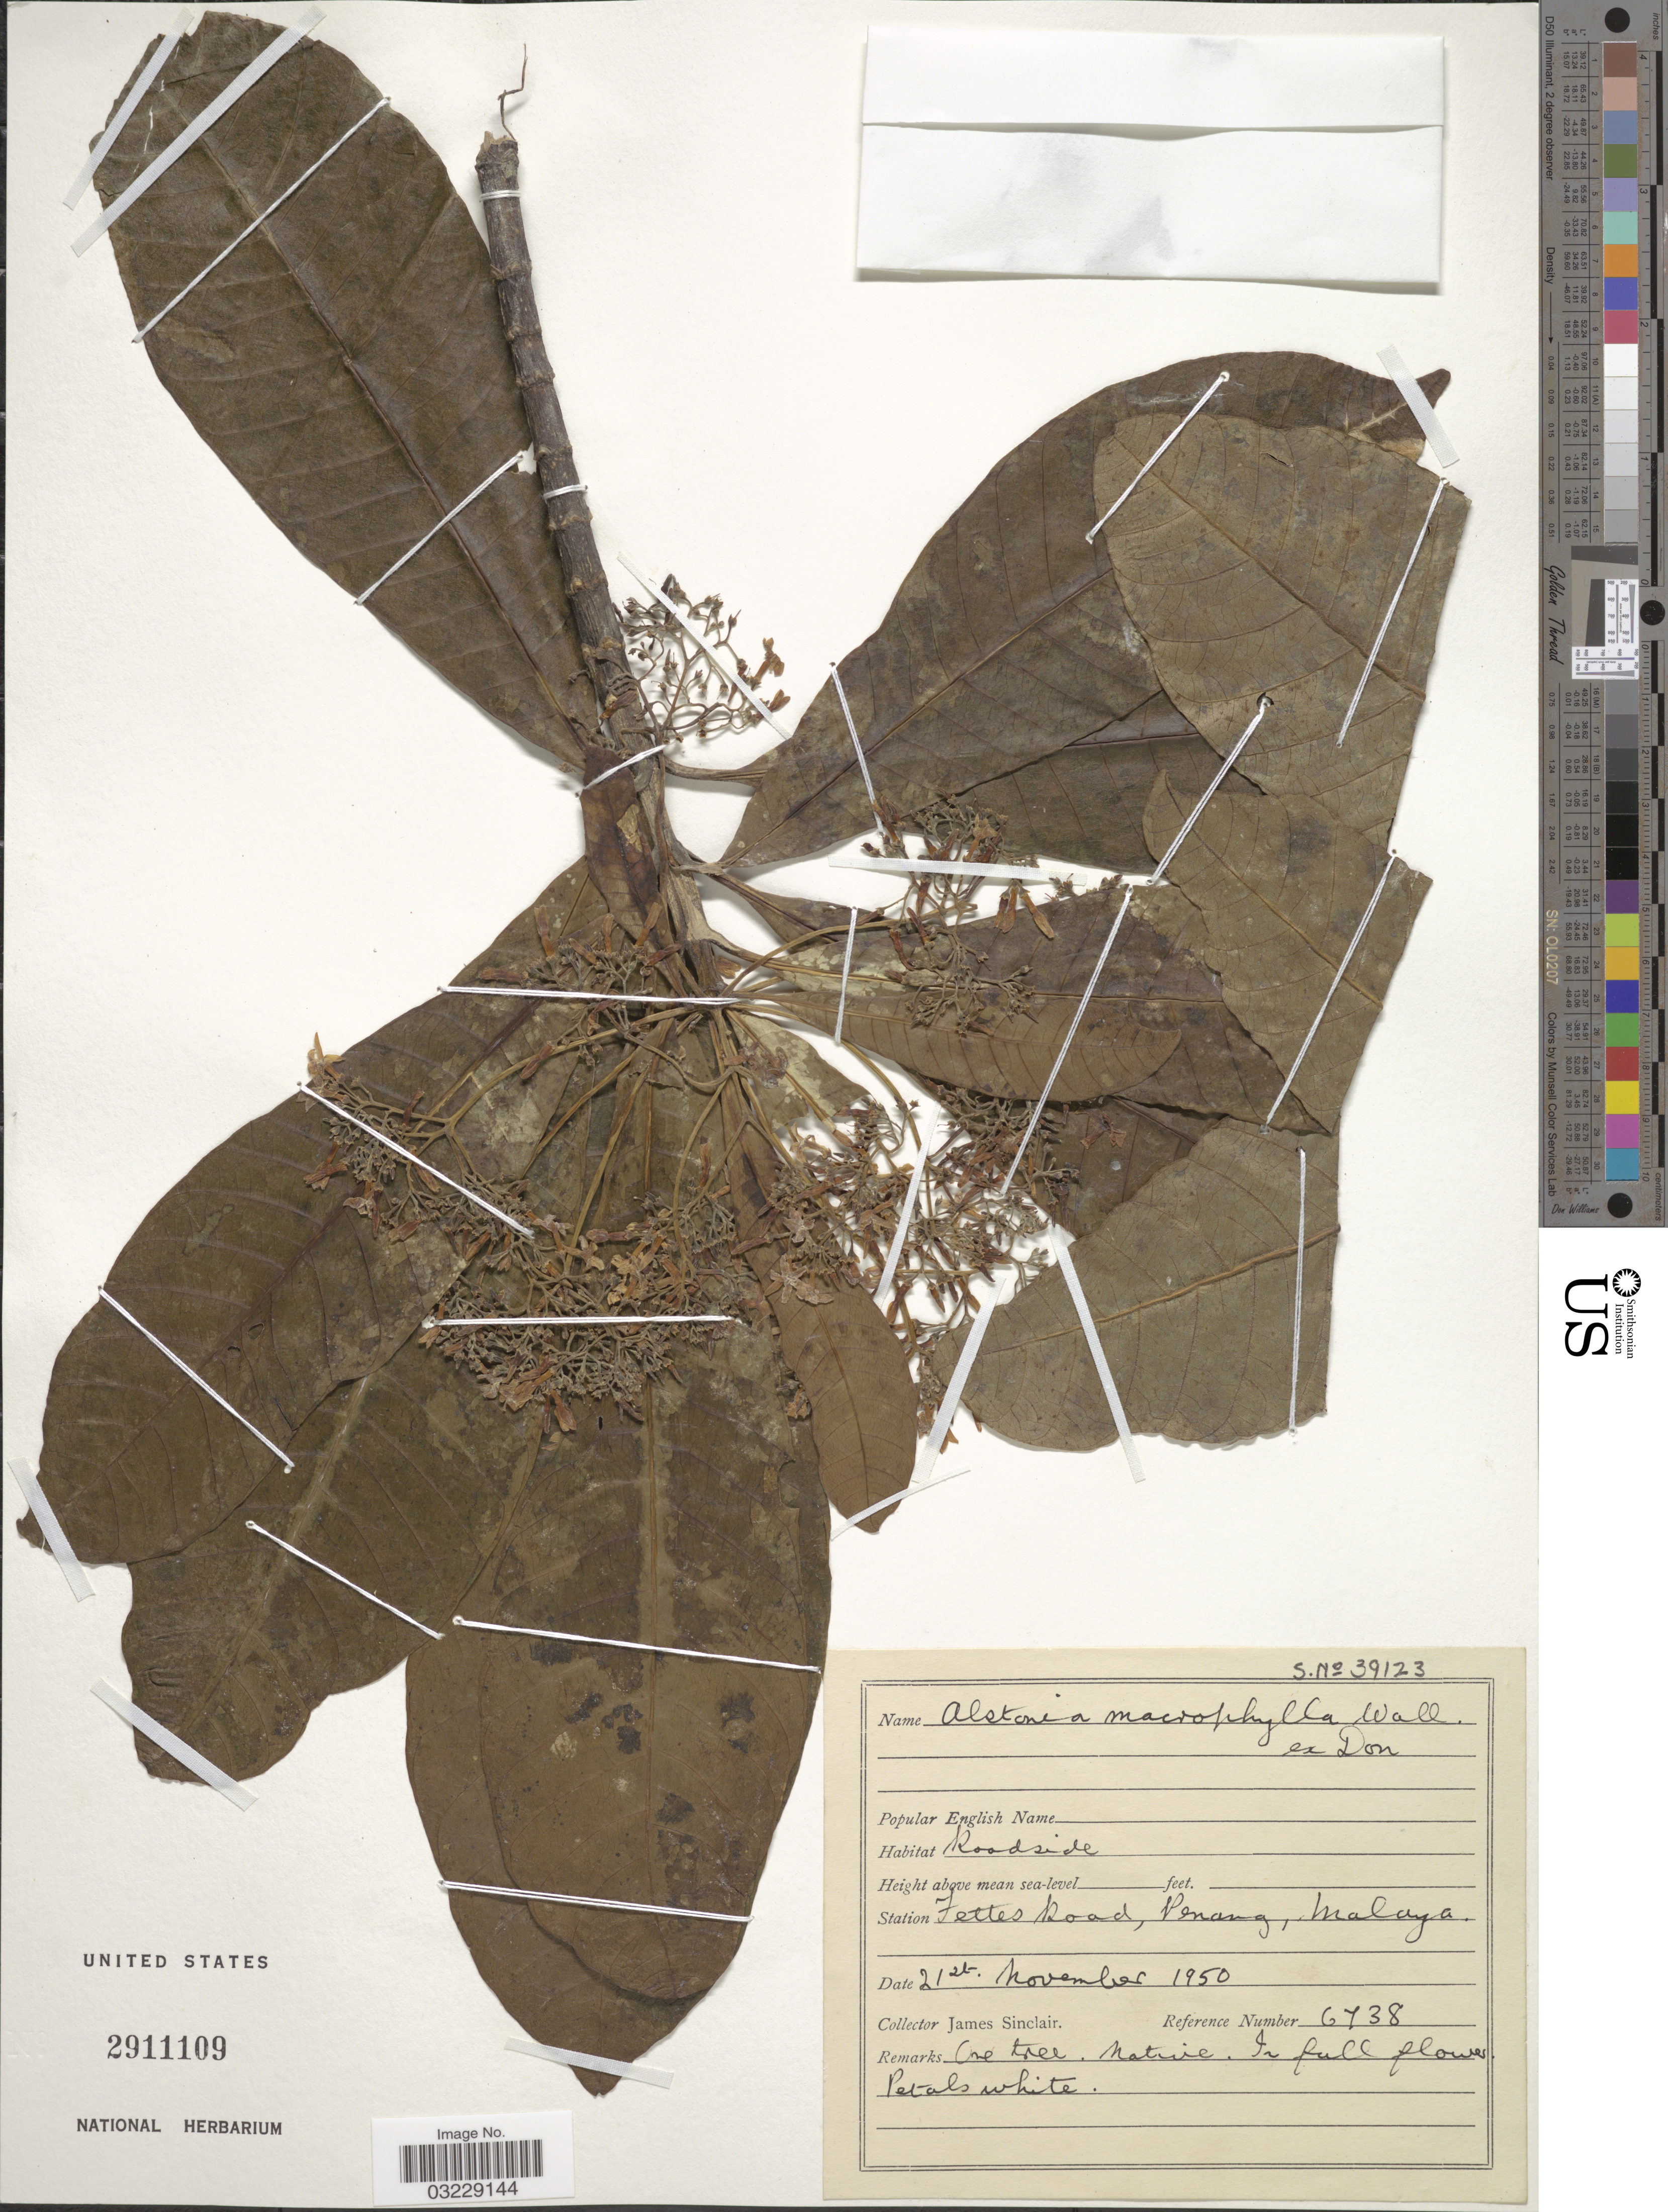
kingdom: Plantae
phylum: Tracheophyta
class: Magnoliopsida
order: Gentianales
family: Apocynaceae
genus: Alstonia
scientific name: Alstonia macrophylla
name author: Wall. ex G. Don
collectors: J. Sinclair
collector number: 6738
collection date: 1950-11-21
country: Malaysia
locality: Station Fettes Road, Penang, Malaya.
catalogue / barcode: US 2911109